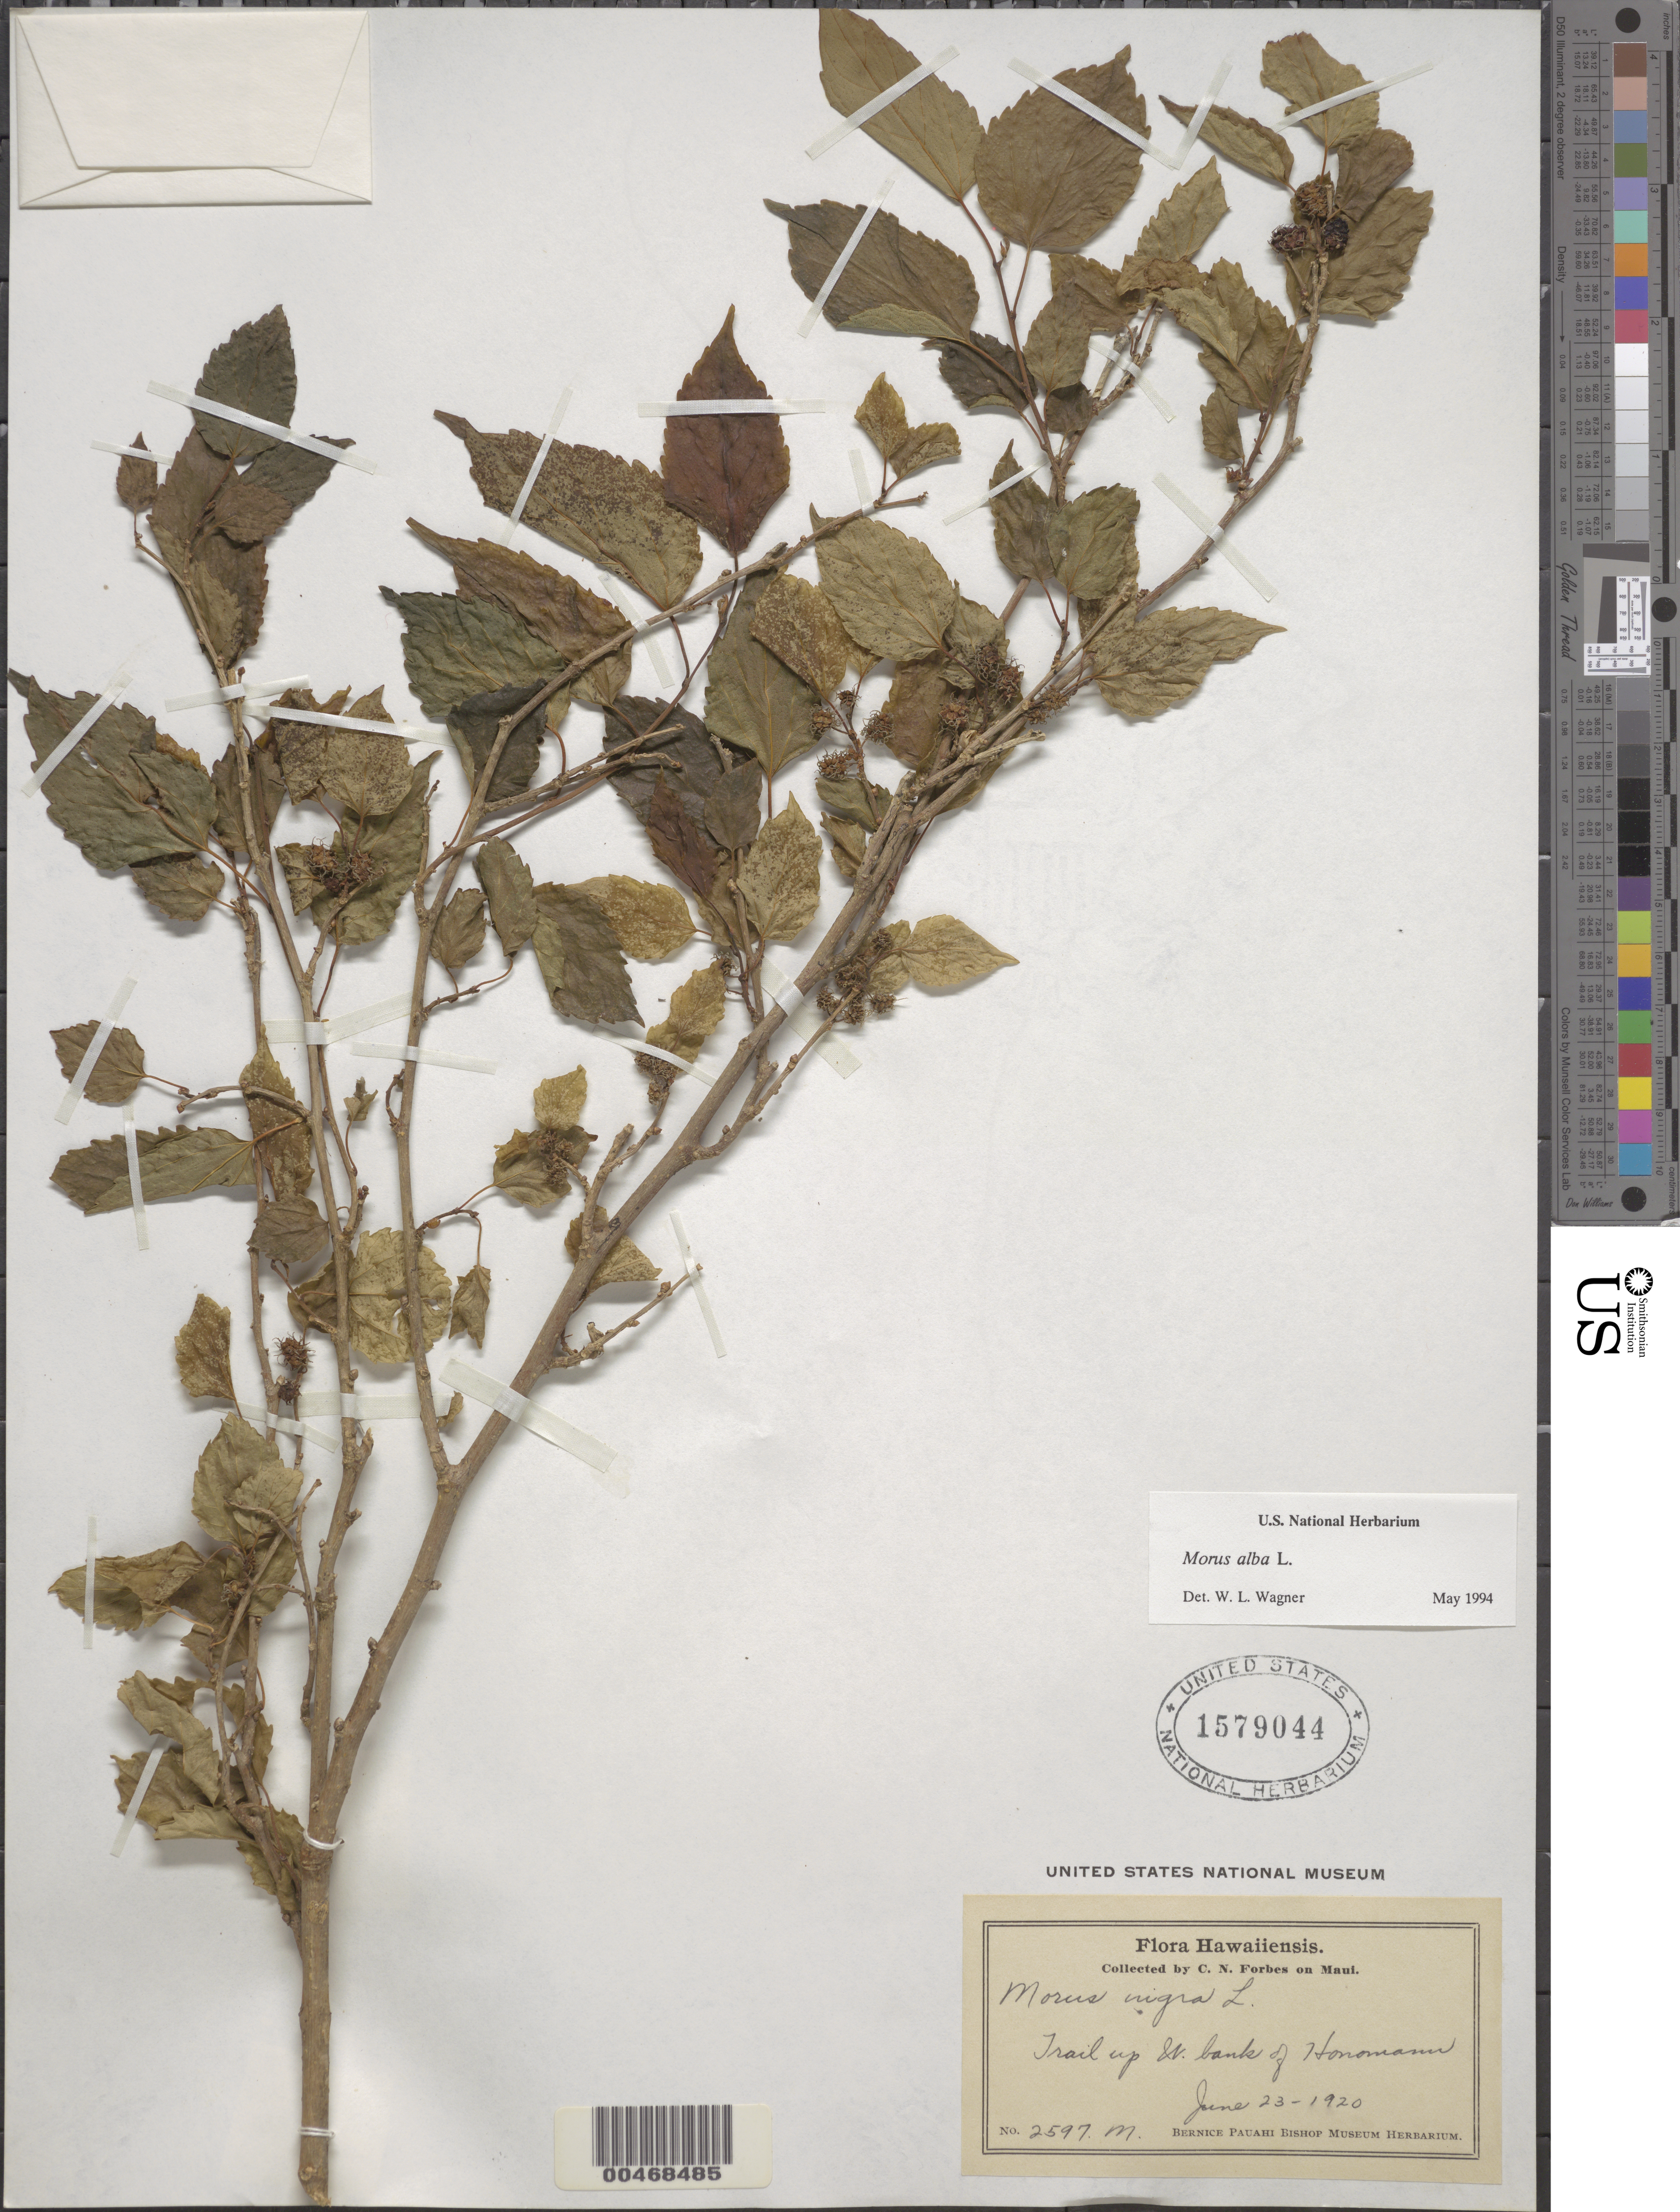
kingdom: Plantae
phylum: Tracheophyta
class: Magnoliopsida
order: Rosales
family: Moraceae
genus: Morus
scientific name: Morus alba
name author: L.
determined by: Wagner, W. L., (BOT), Smithsonian Institution - National Museum of Natural History (UNITED STATES)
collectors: C. N. Forbes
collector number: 2597.M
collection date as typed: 23 Jun 1920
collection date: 1920-06-23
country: United States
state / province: Hawaii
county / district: Maui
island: Maui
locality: Trail up W bank of Honomanu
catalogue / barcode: US 1579044